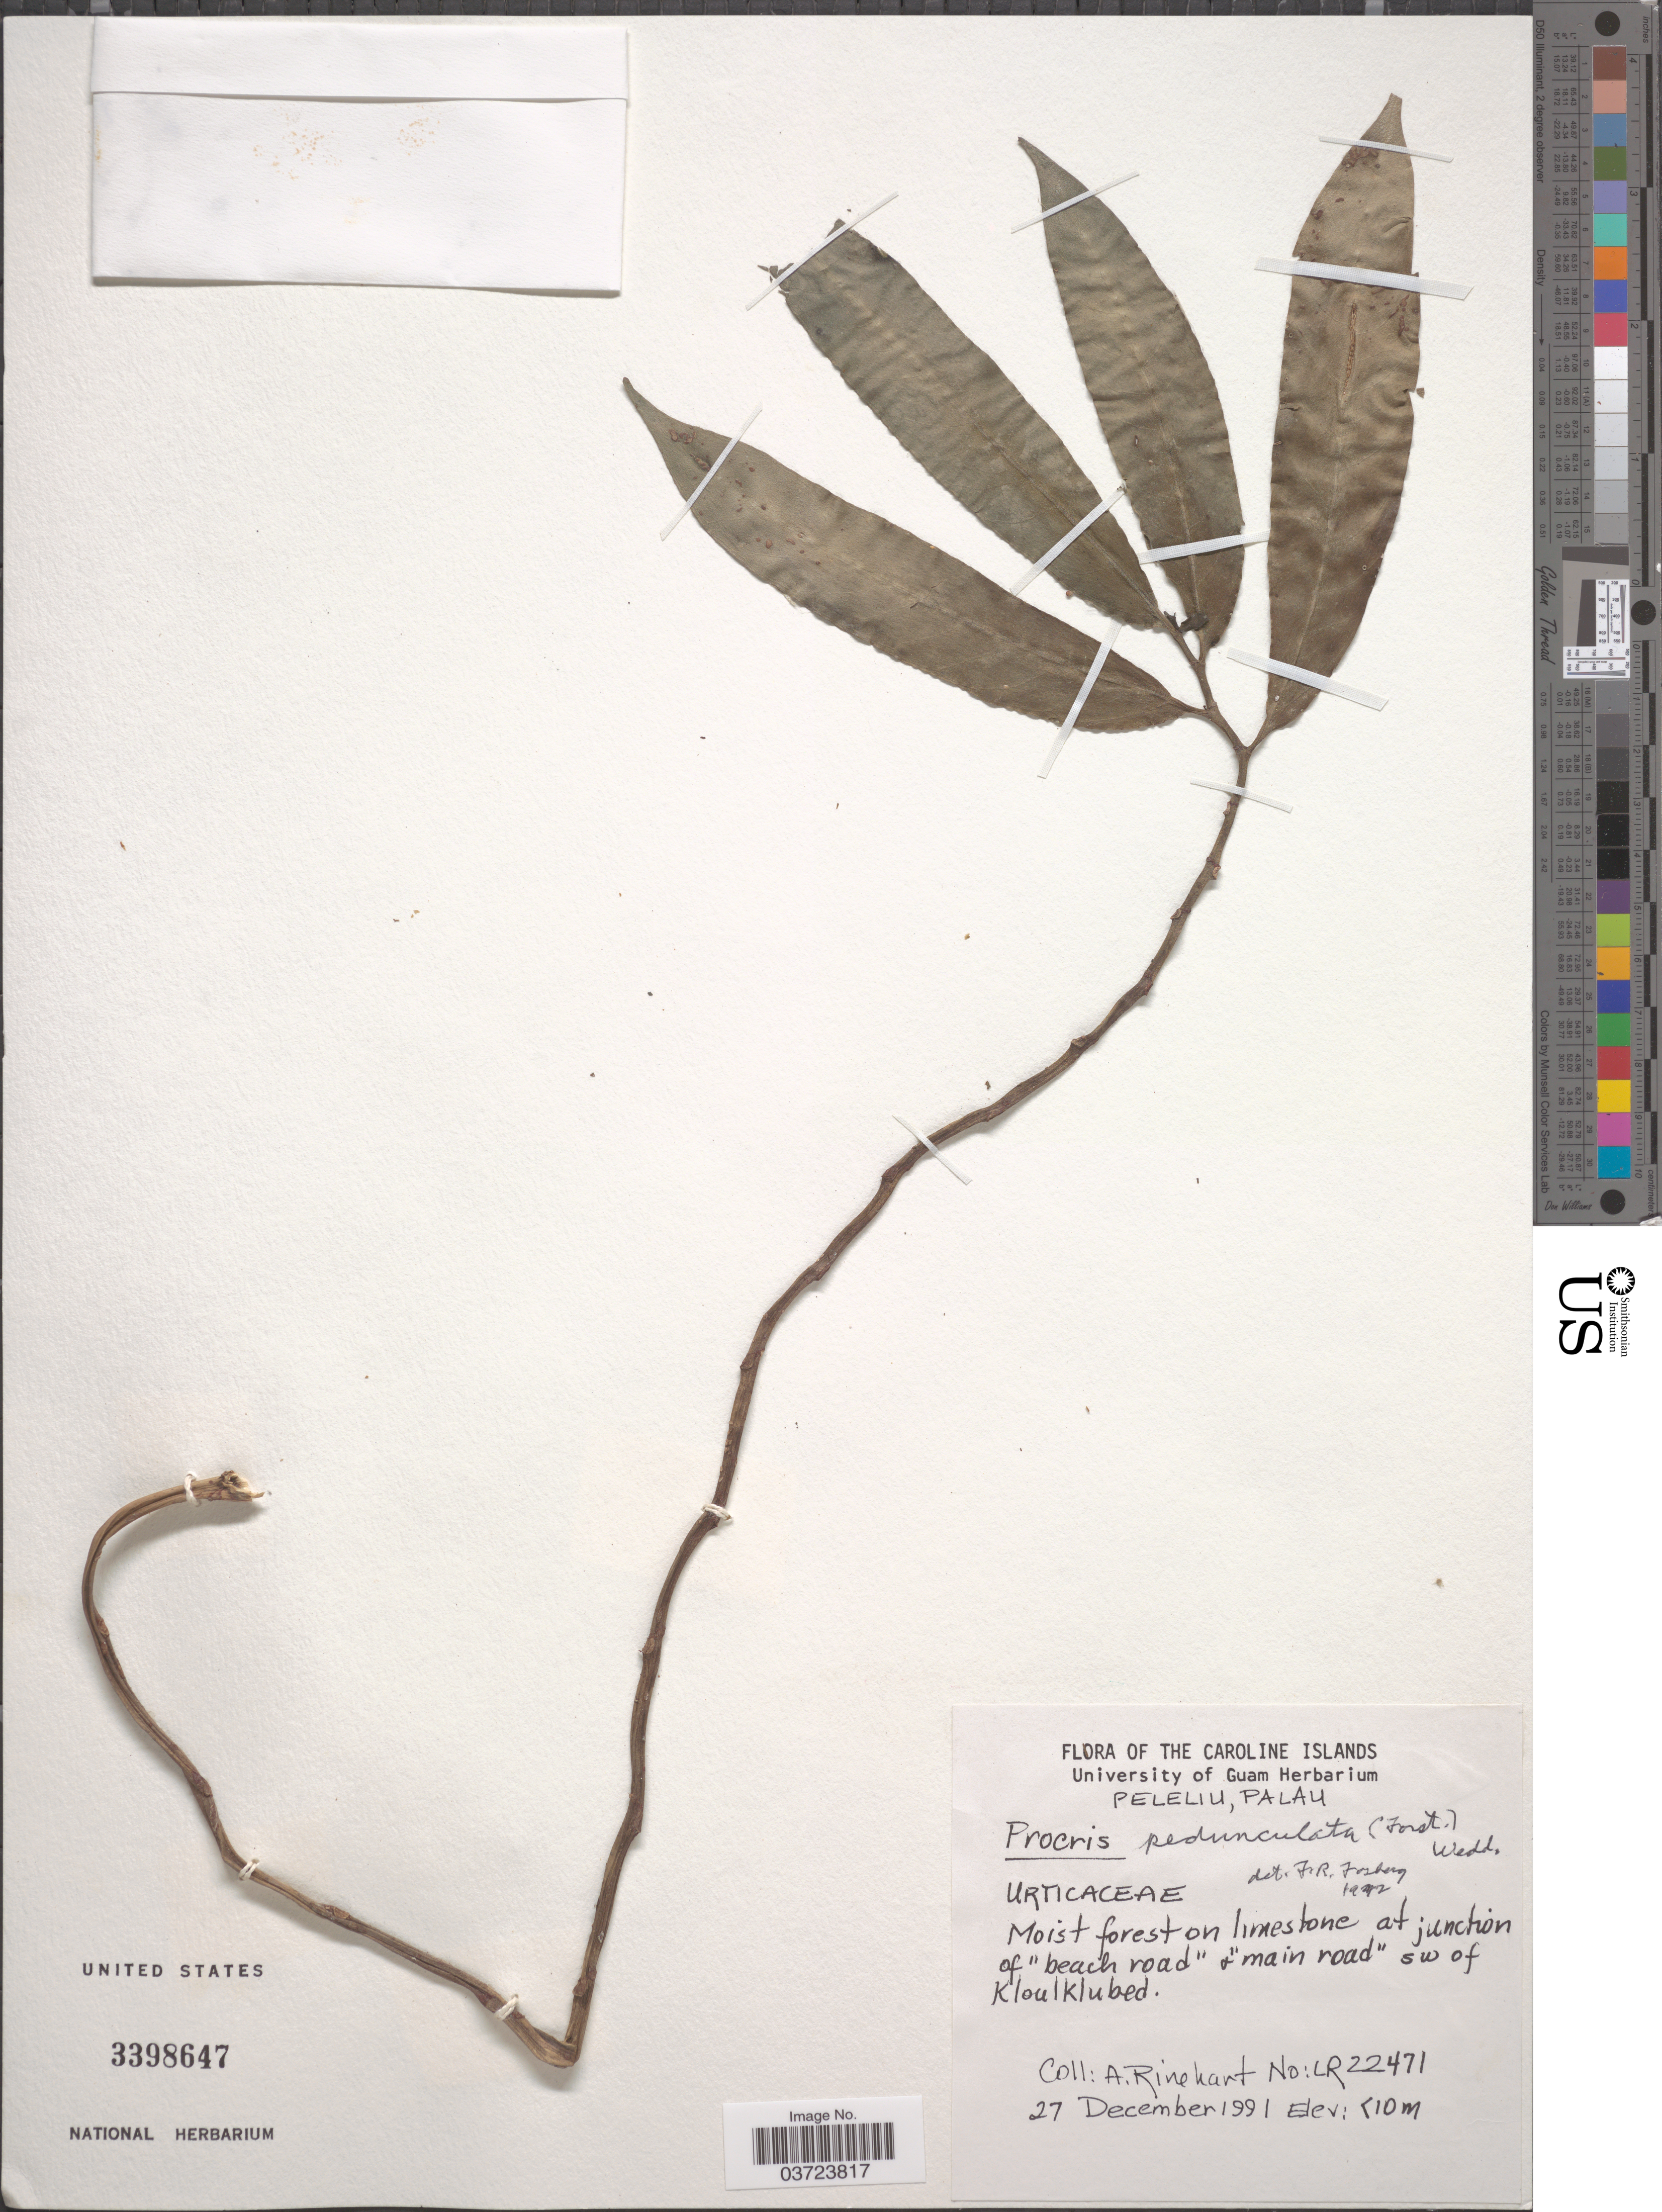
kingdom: Plantae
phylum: Tracheophyta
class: Magnoliopsida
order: Rosales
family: Urticaceae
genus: Procris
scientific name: Procris pedunculata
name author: (J.R. Forst. & G. Forst.) Wedd.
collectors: A. Rinehart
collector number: LR22471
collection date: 1991-12-27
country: Palau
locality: Caroline Islands. Peleliu, Palau. At junction of 'beach road' & 'main road' sw of Kloulklubed.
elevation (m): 10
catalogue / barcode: US 3398647